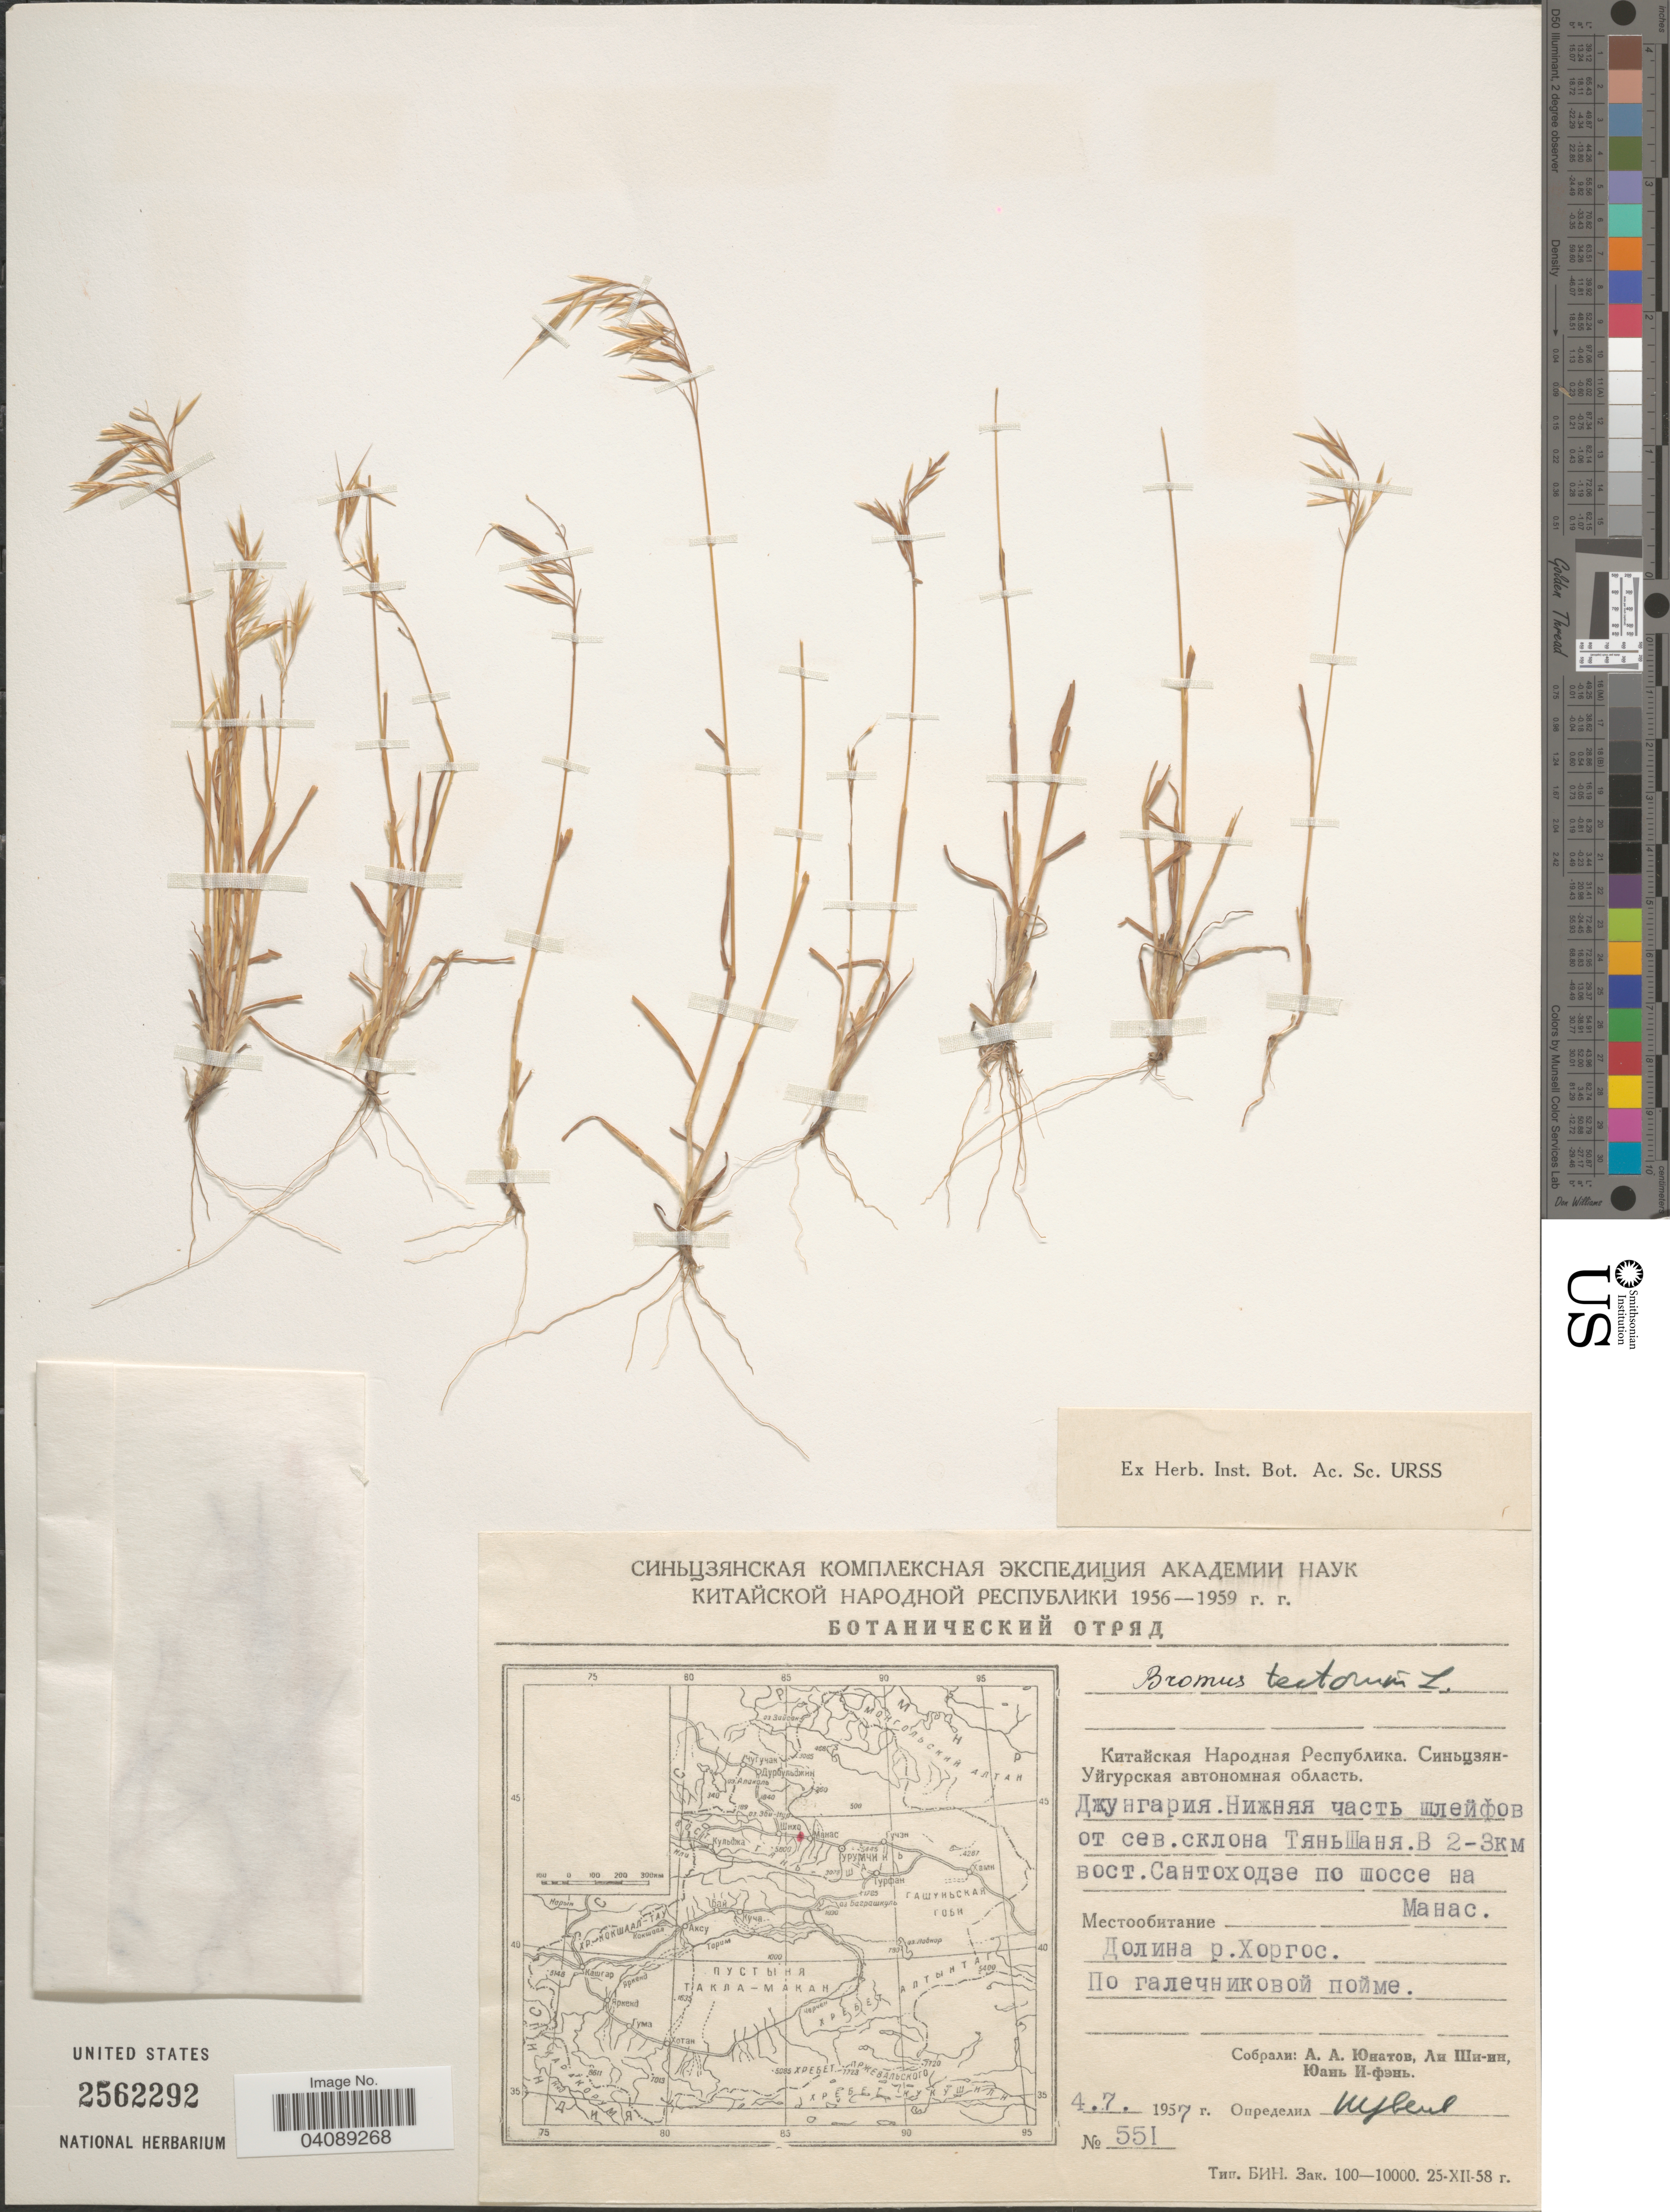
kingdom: Plantae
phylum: Tracheophyta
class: Liliopsida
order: Poales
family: Poaceae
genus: Bromus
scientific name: Bromus tectorum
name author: L.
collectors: A. Unatov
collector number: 551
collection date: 1957-07-04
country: China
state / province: Xinjiang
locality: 2-3 km E Santkhoze on the road to Manas, valley of river Qorghas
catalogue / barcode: US 2562292